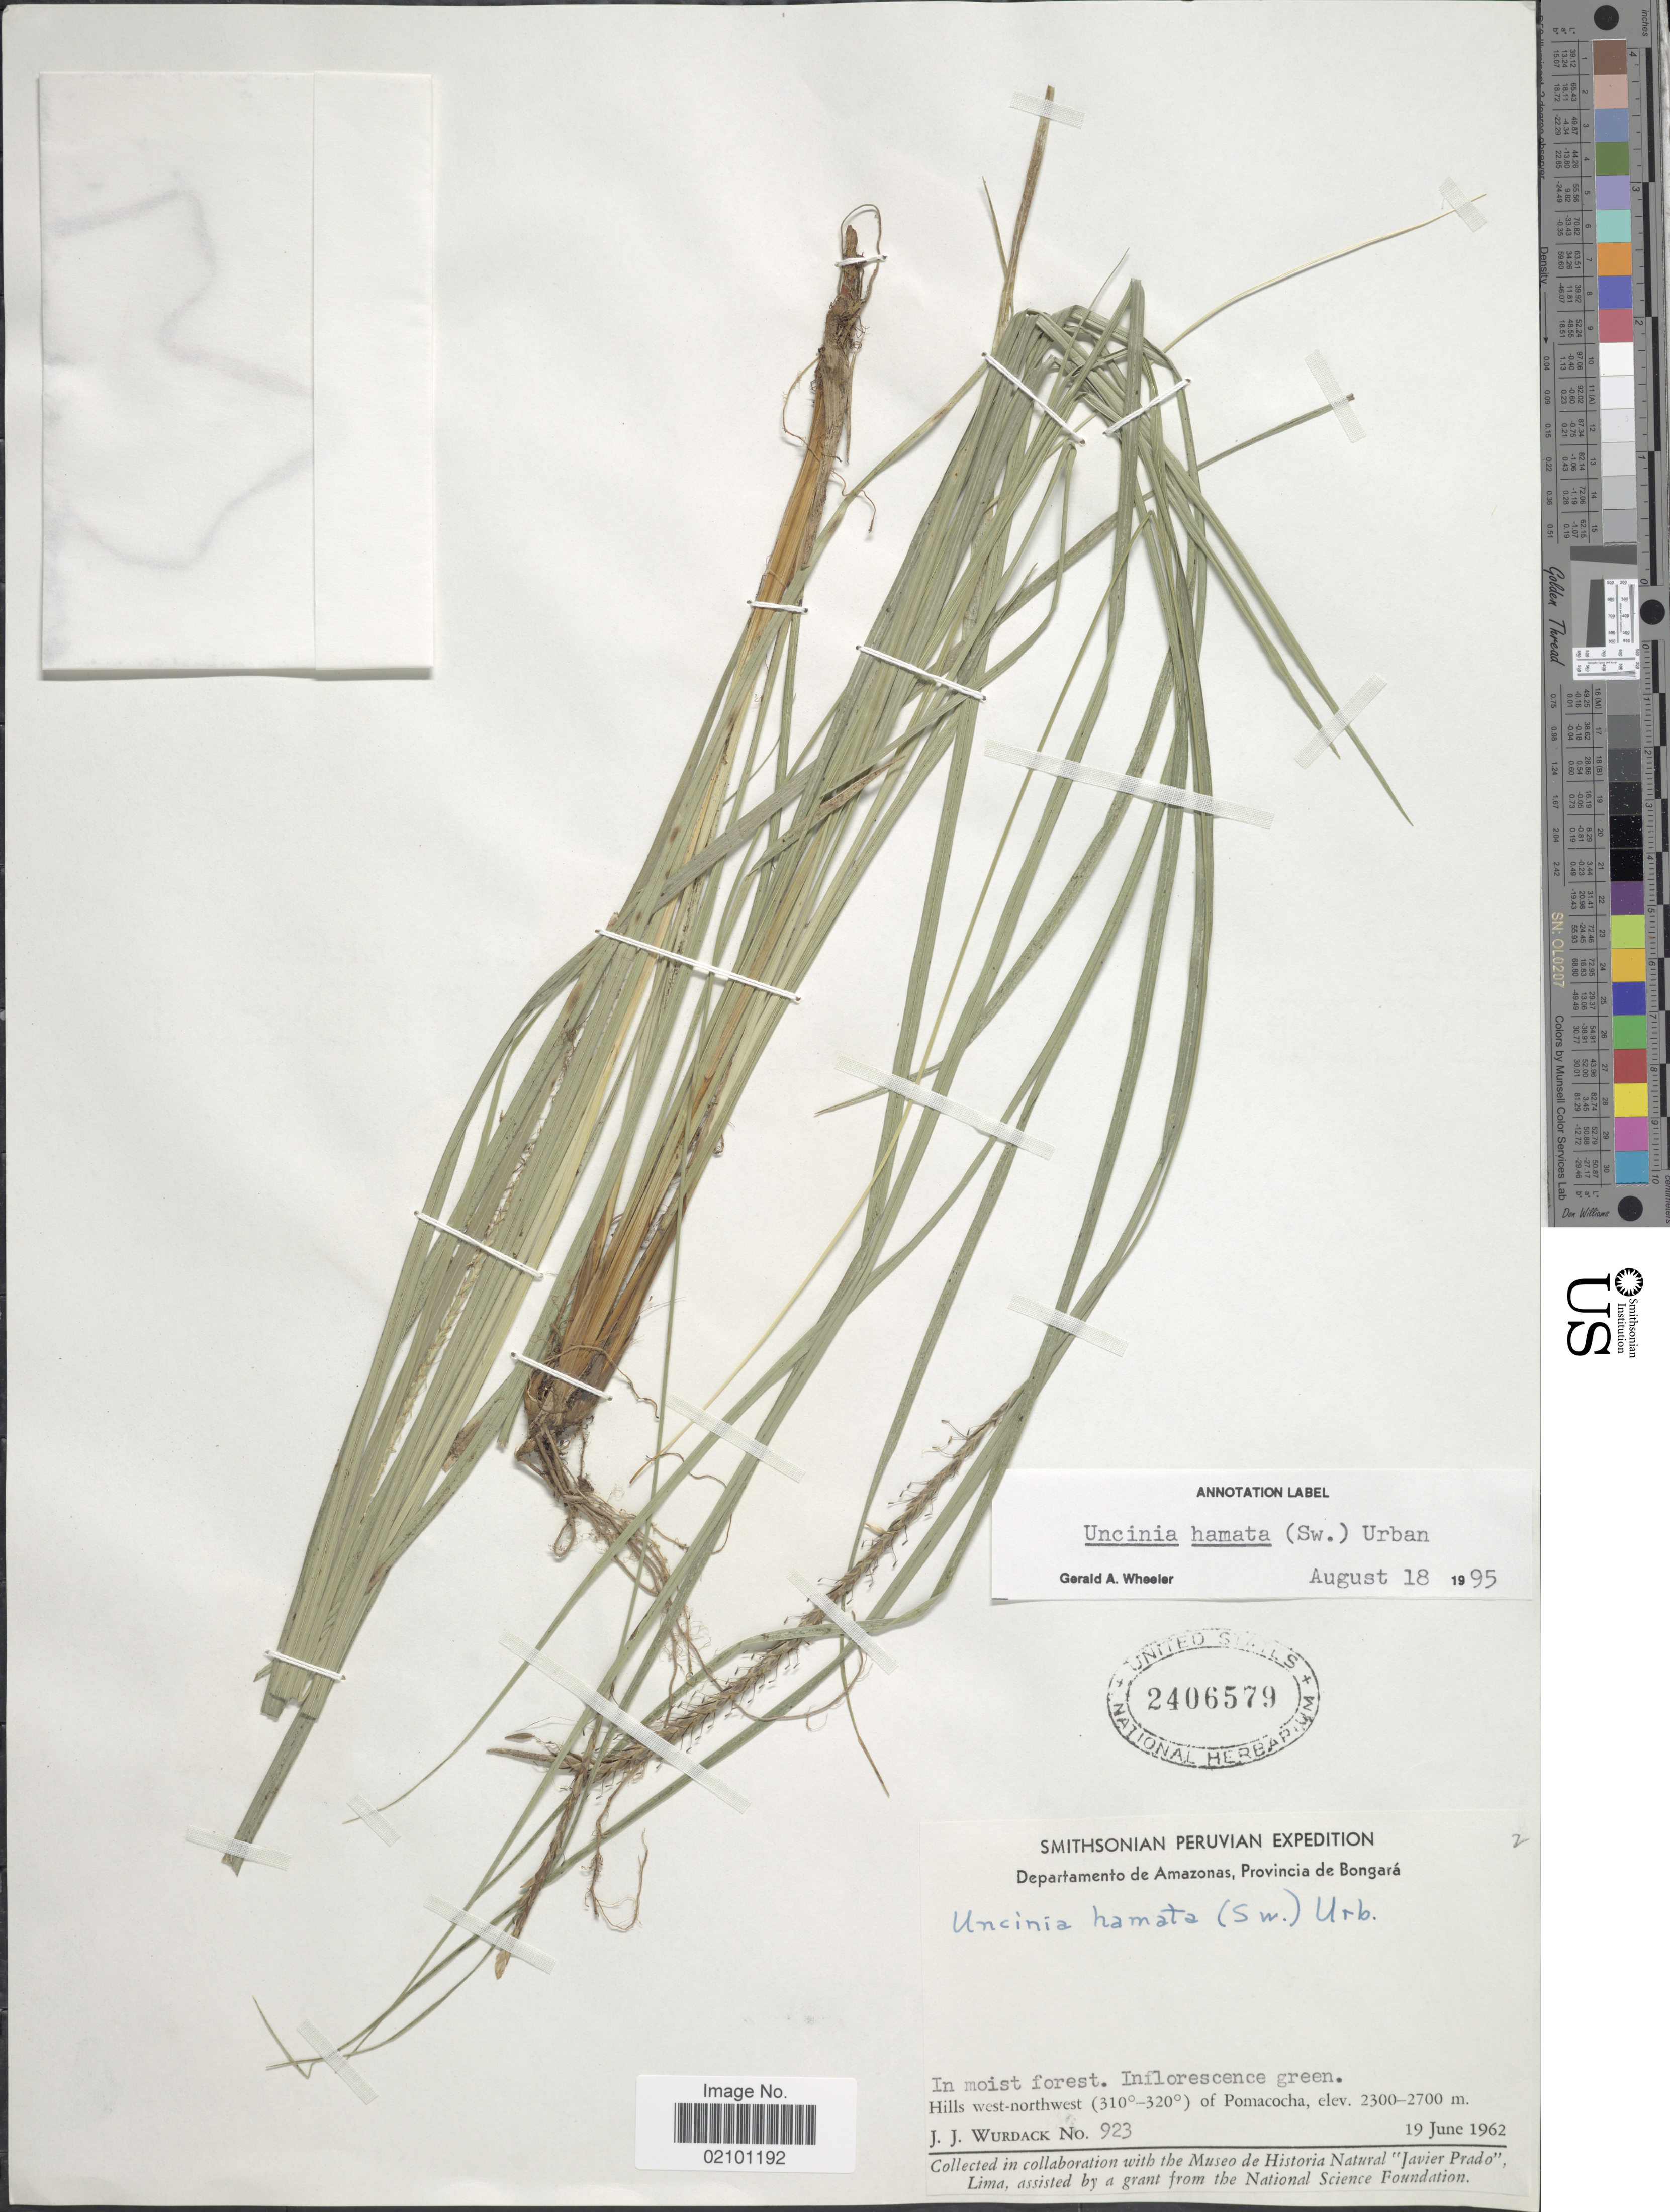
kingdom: Plantae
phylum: Tracheophyta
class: Liliopsida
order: Poales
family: Cyperaceae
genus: Carex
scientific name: Carex hamata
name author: Sw.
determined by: Jimnéz-Mejias, Pedro, (UPOS), Universidad Pablo de Olavide (SPAIN)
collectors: J. J. Wurdack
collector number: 923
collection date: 1962-06-19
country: Peru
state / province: Amazonas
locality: Provincia de Bongara, hills west-northwest (310°-320°) of Pomacocha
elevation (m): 2300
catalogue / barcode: US 2406579